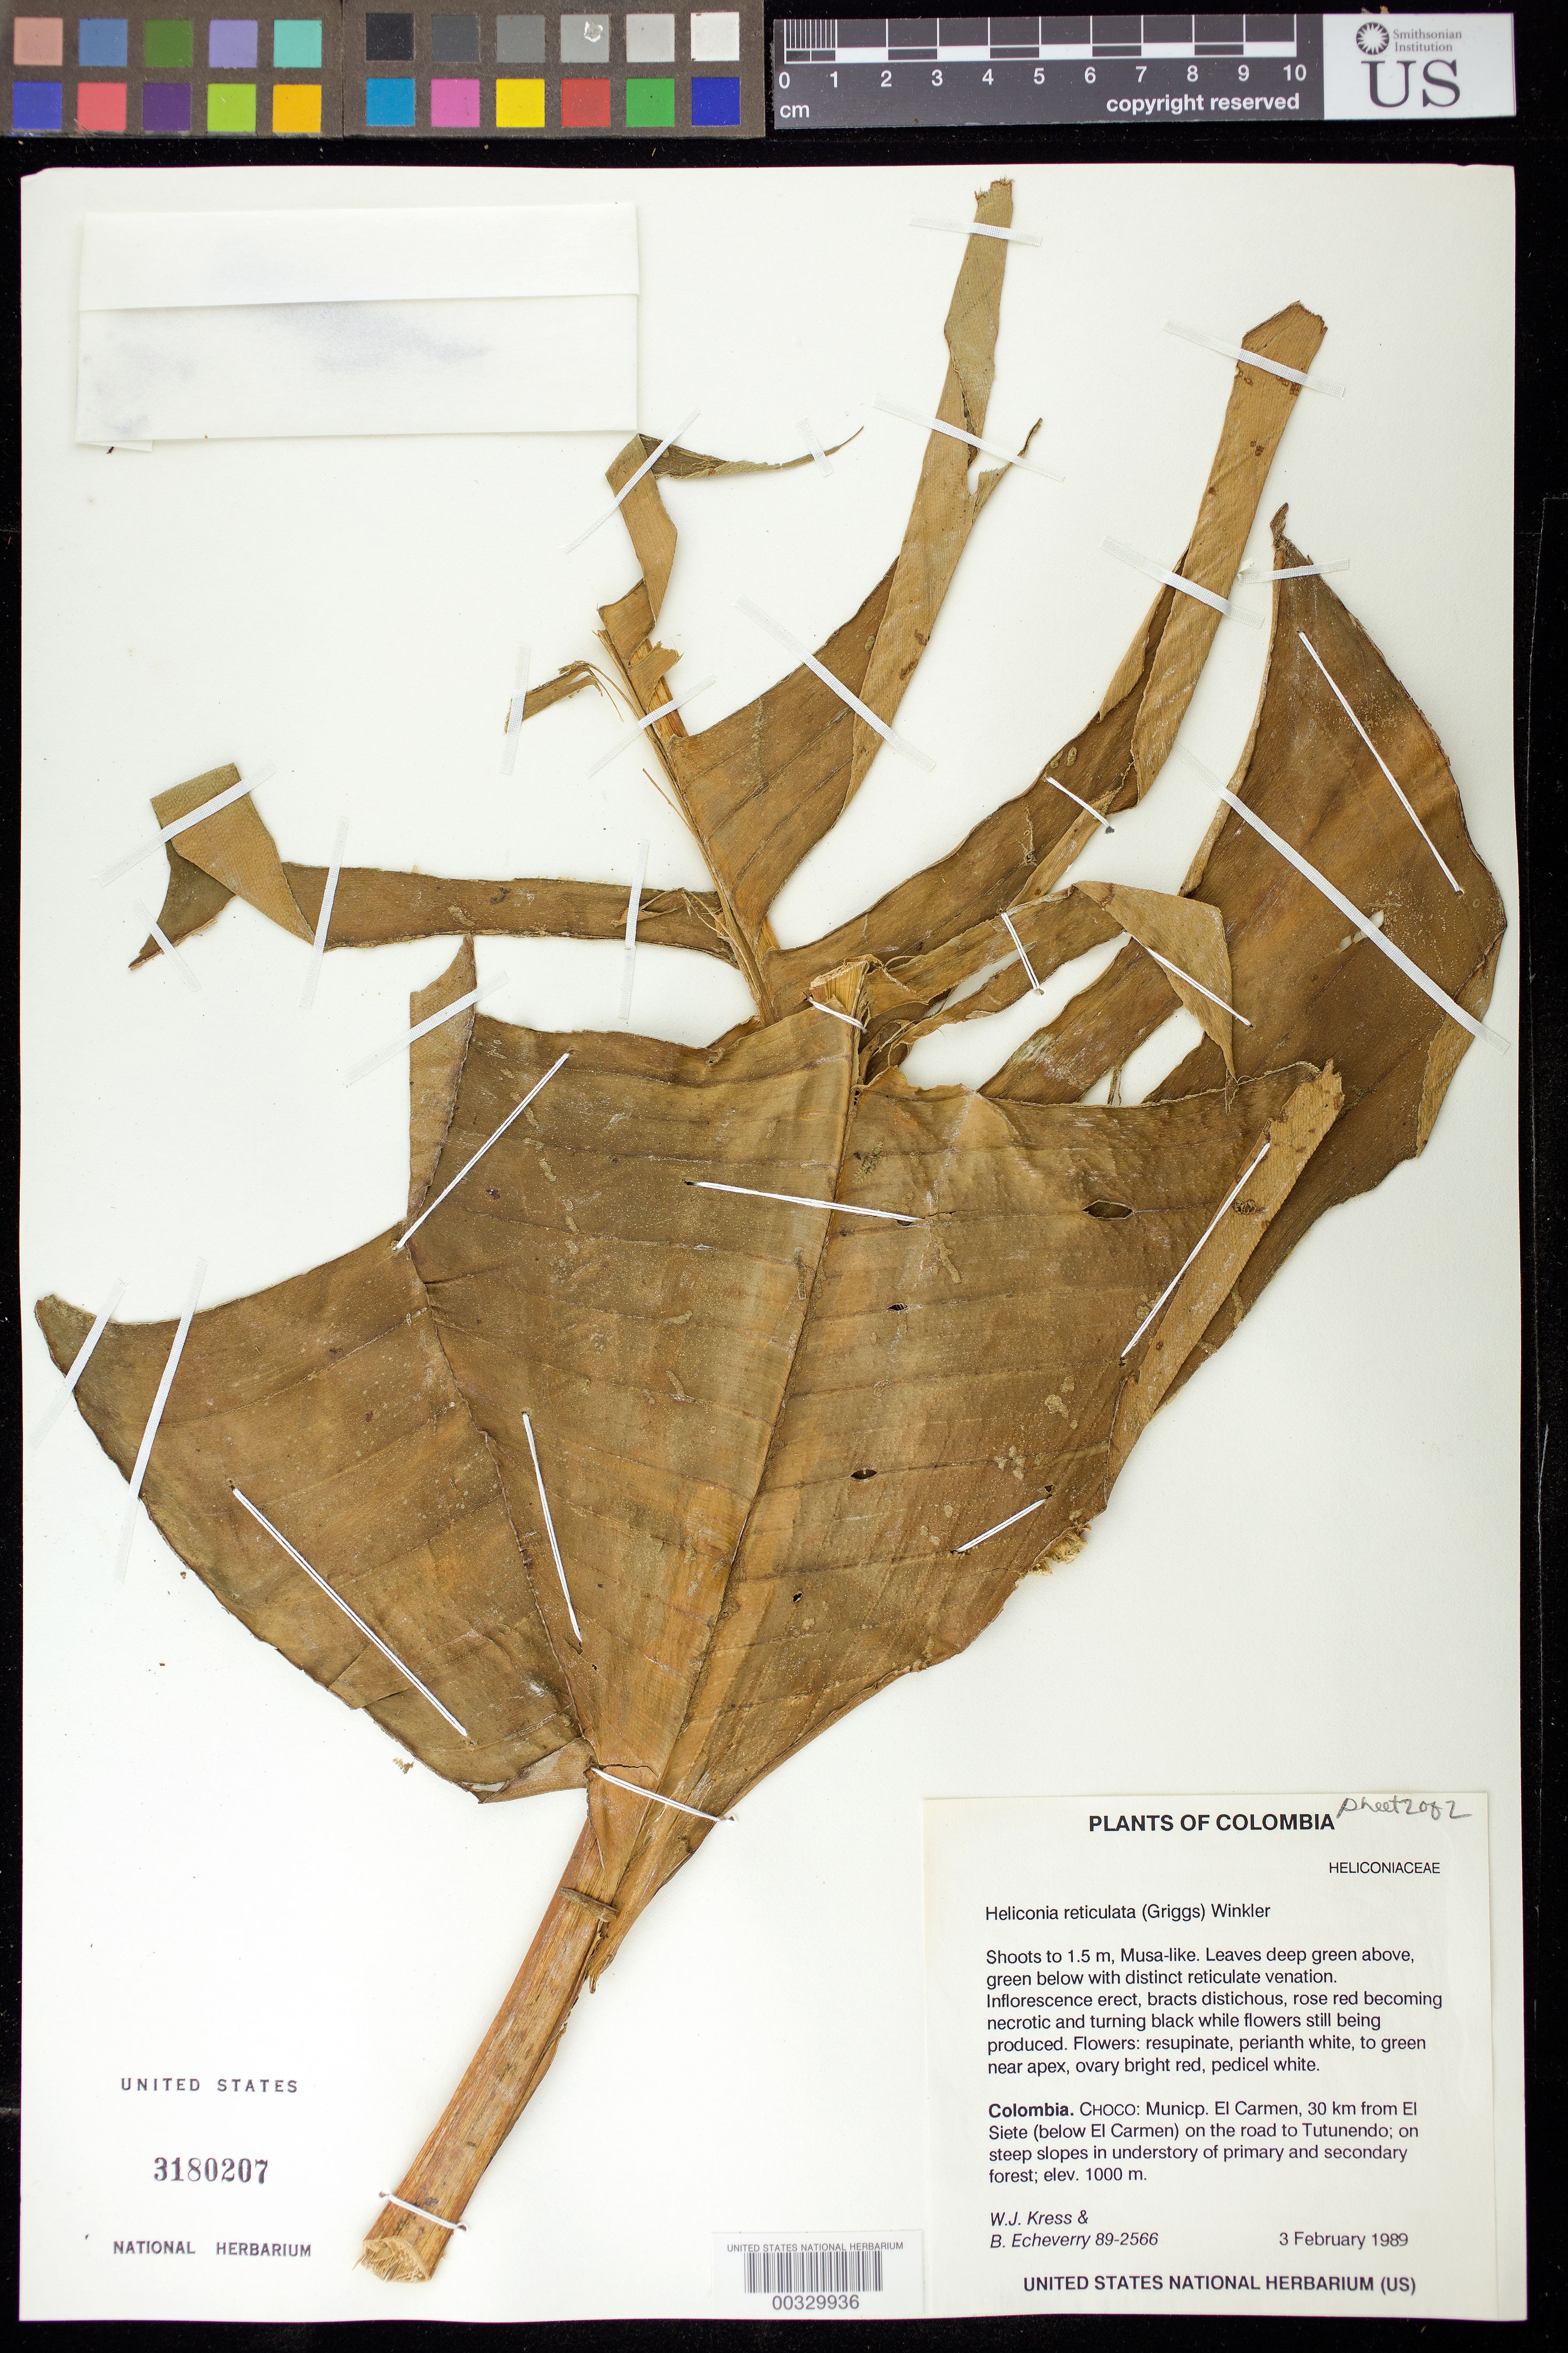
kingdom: Plantae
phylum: Tracheophyta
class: Liliopsida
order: Zingiberales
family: Heliconiaceae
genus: Heliconia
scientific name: Heliconia reticulata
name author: (R.F. Griggs) H.J.P. Winkl.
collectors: W. J. Kress & B. Echeverry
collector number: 89-2566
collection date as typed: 03 Feb 1989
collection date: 1989-02-03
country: Colombia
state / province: Chocó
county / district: El Carmen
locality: Mun of el Carmen, 30 km from el Siete (below el Carmen) on road to TutUnendo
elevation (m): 1000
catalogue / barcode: US 3180207